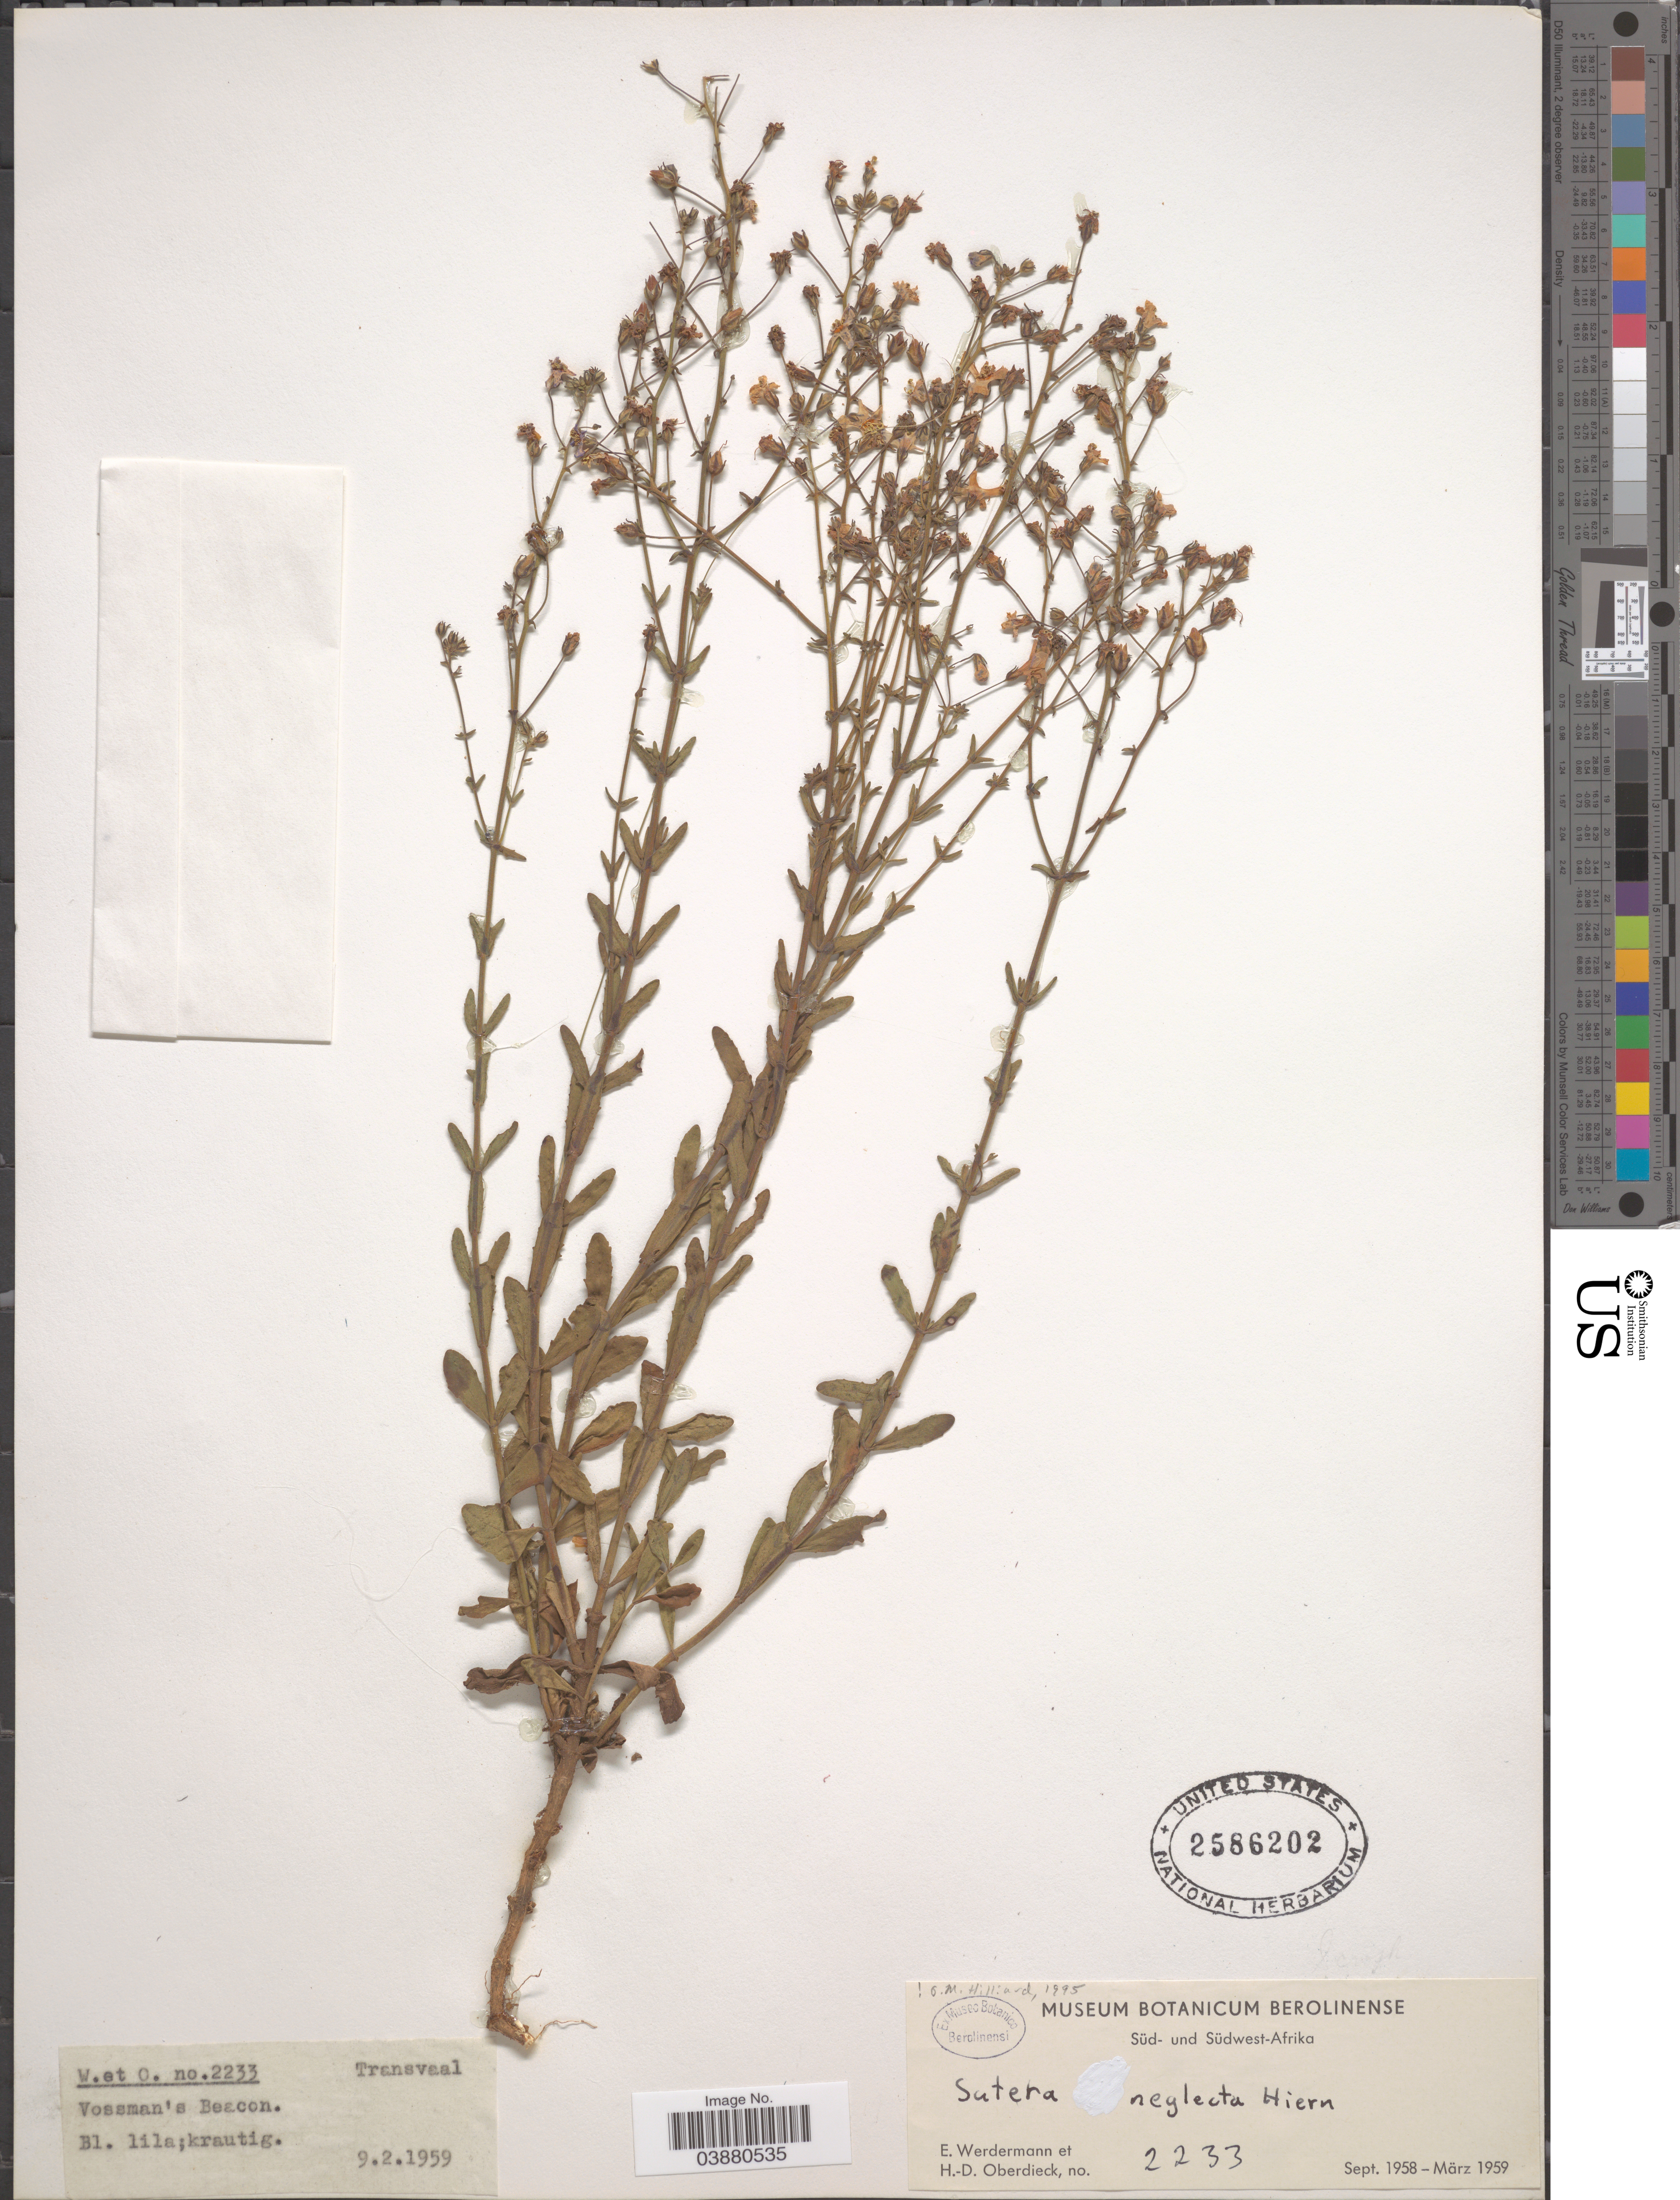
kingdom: Plantae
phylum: Tracheophyta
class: Magnoliopsida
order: Lamiales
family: Scrophulariaceae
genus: Sutera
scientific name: Sutera neglecta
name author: Hiern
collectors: E. Werdermann & H. Oberdieck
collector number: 2233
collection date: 1959-02-09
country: South Africa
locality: Transvaal. Vossman's Beacon. Südwest-Africa.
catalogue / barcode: US 2586202